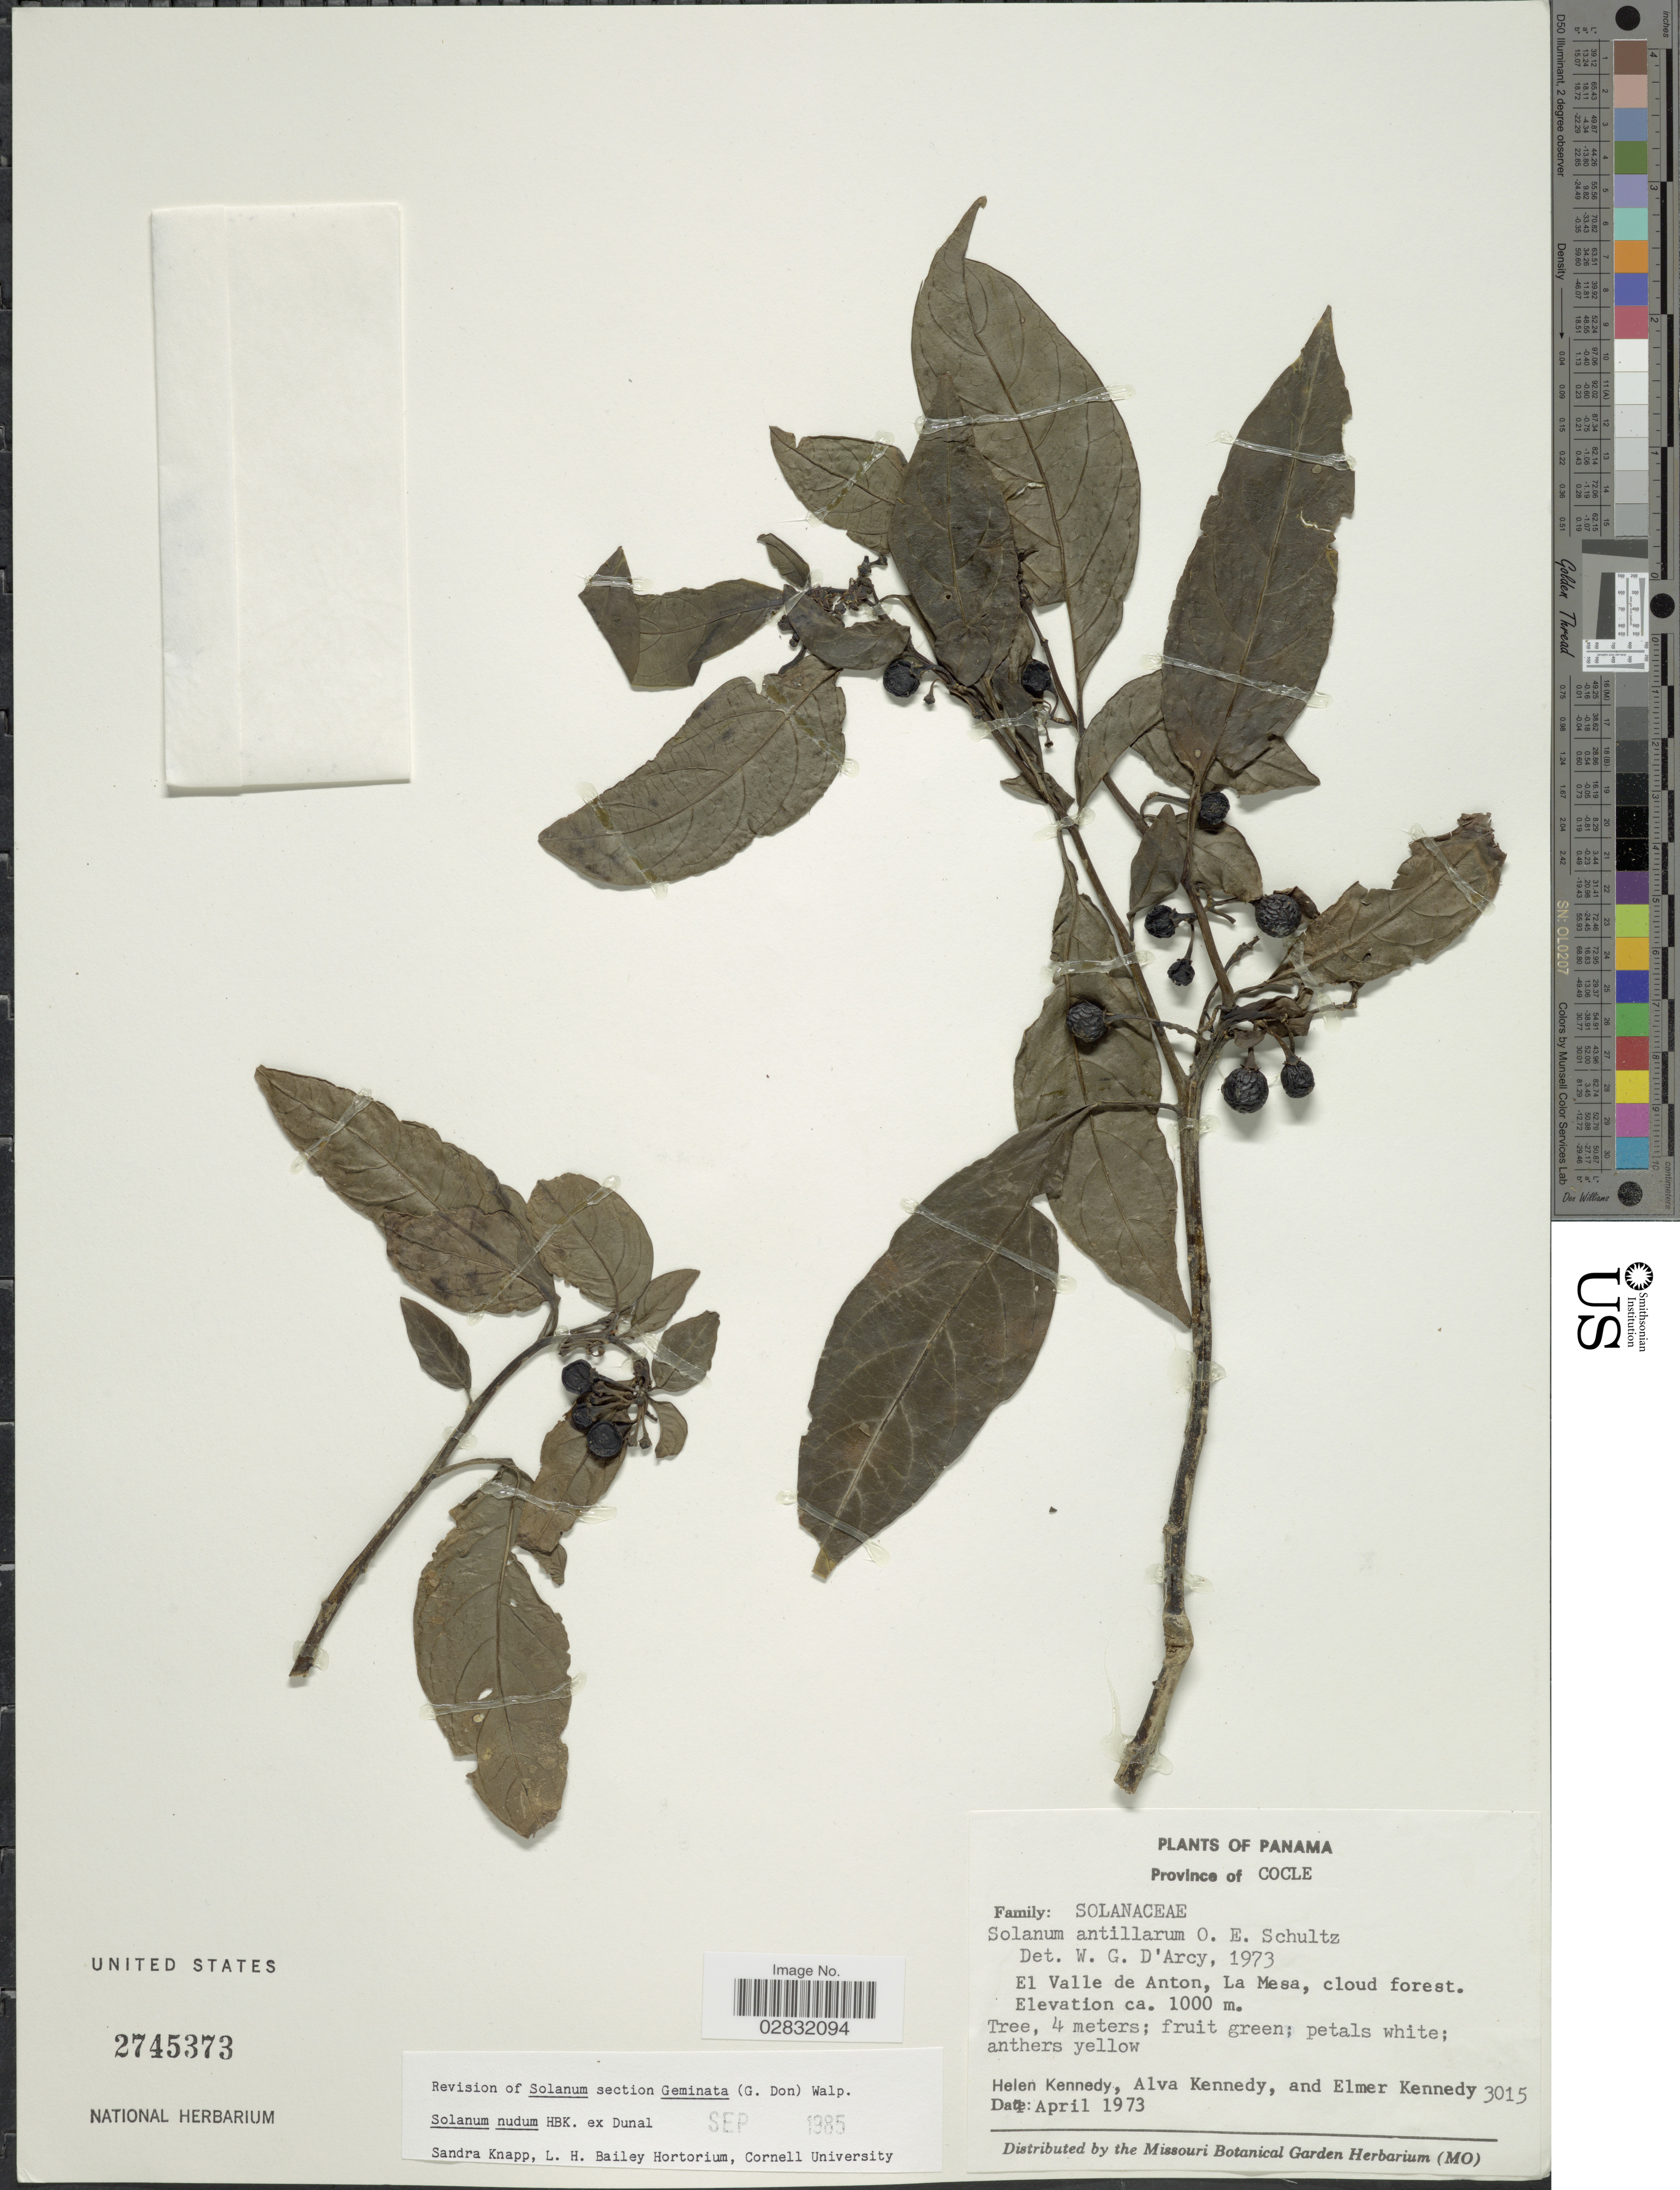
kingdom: Plantae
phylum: Tracheophyta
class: Magnoliopsida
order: Solanales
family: Solanaceae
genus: Solanum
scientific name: Solanum nudum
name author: Humb. & Bonpl. ex Dunal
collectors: H. Kennedy, A. Kennedy & E. Kennedy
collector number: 3015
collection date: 1973-04-01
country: Panama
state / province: Coclé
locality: Province of Cocle, El Valle de Anton, La Mesa, cloud forest.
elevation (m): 1000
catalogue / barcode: US 2745373